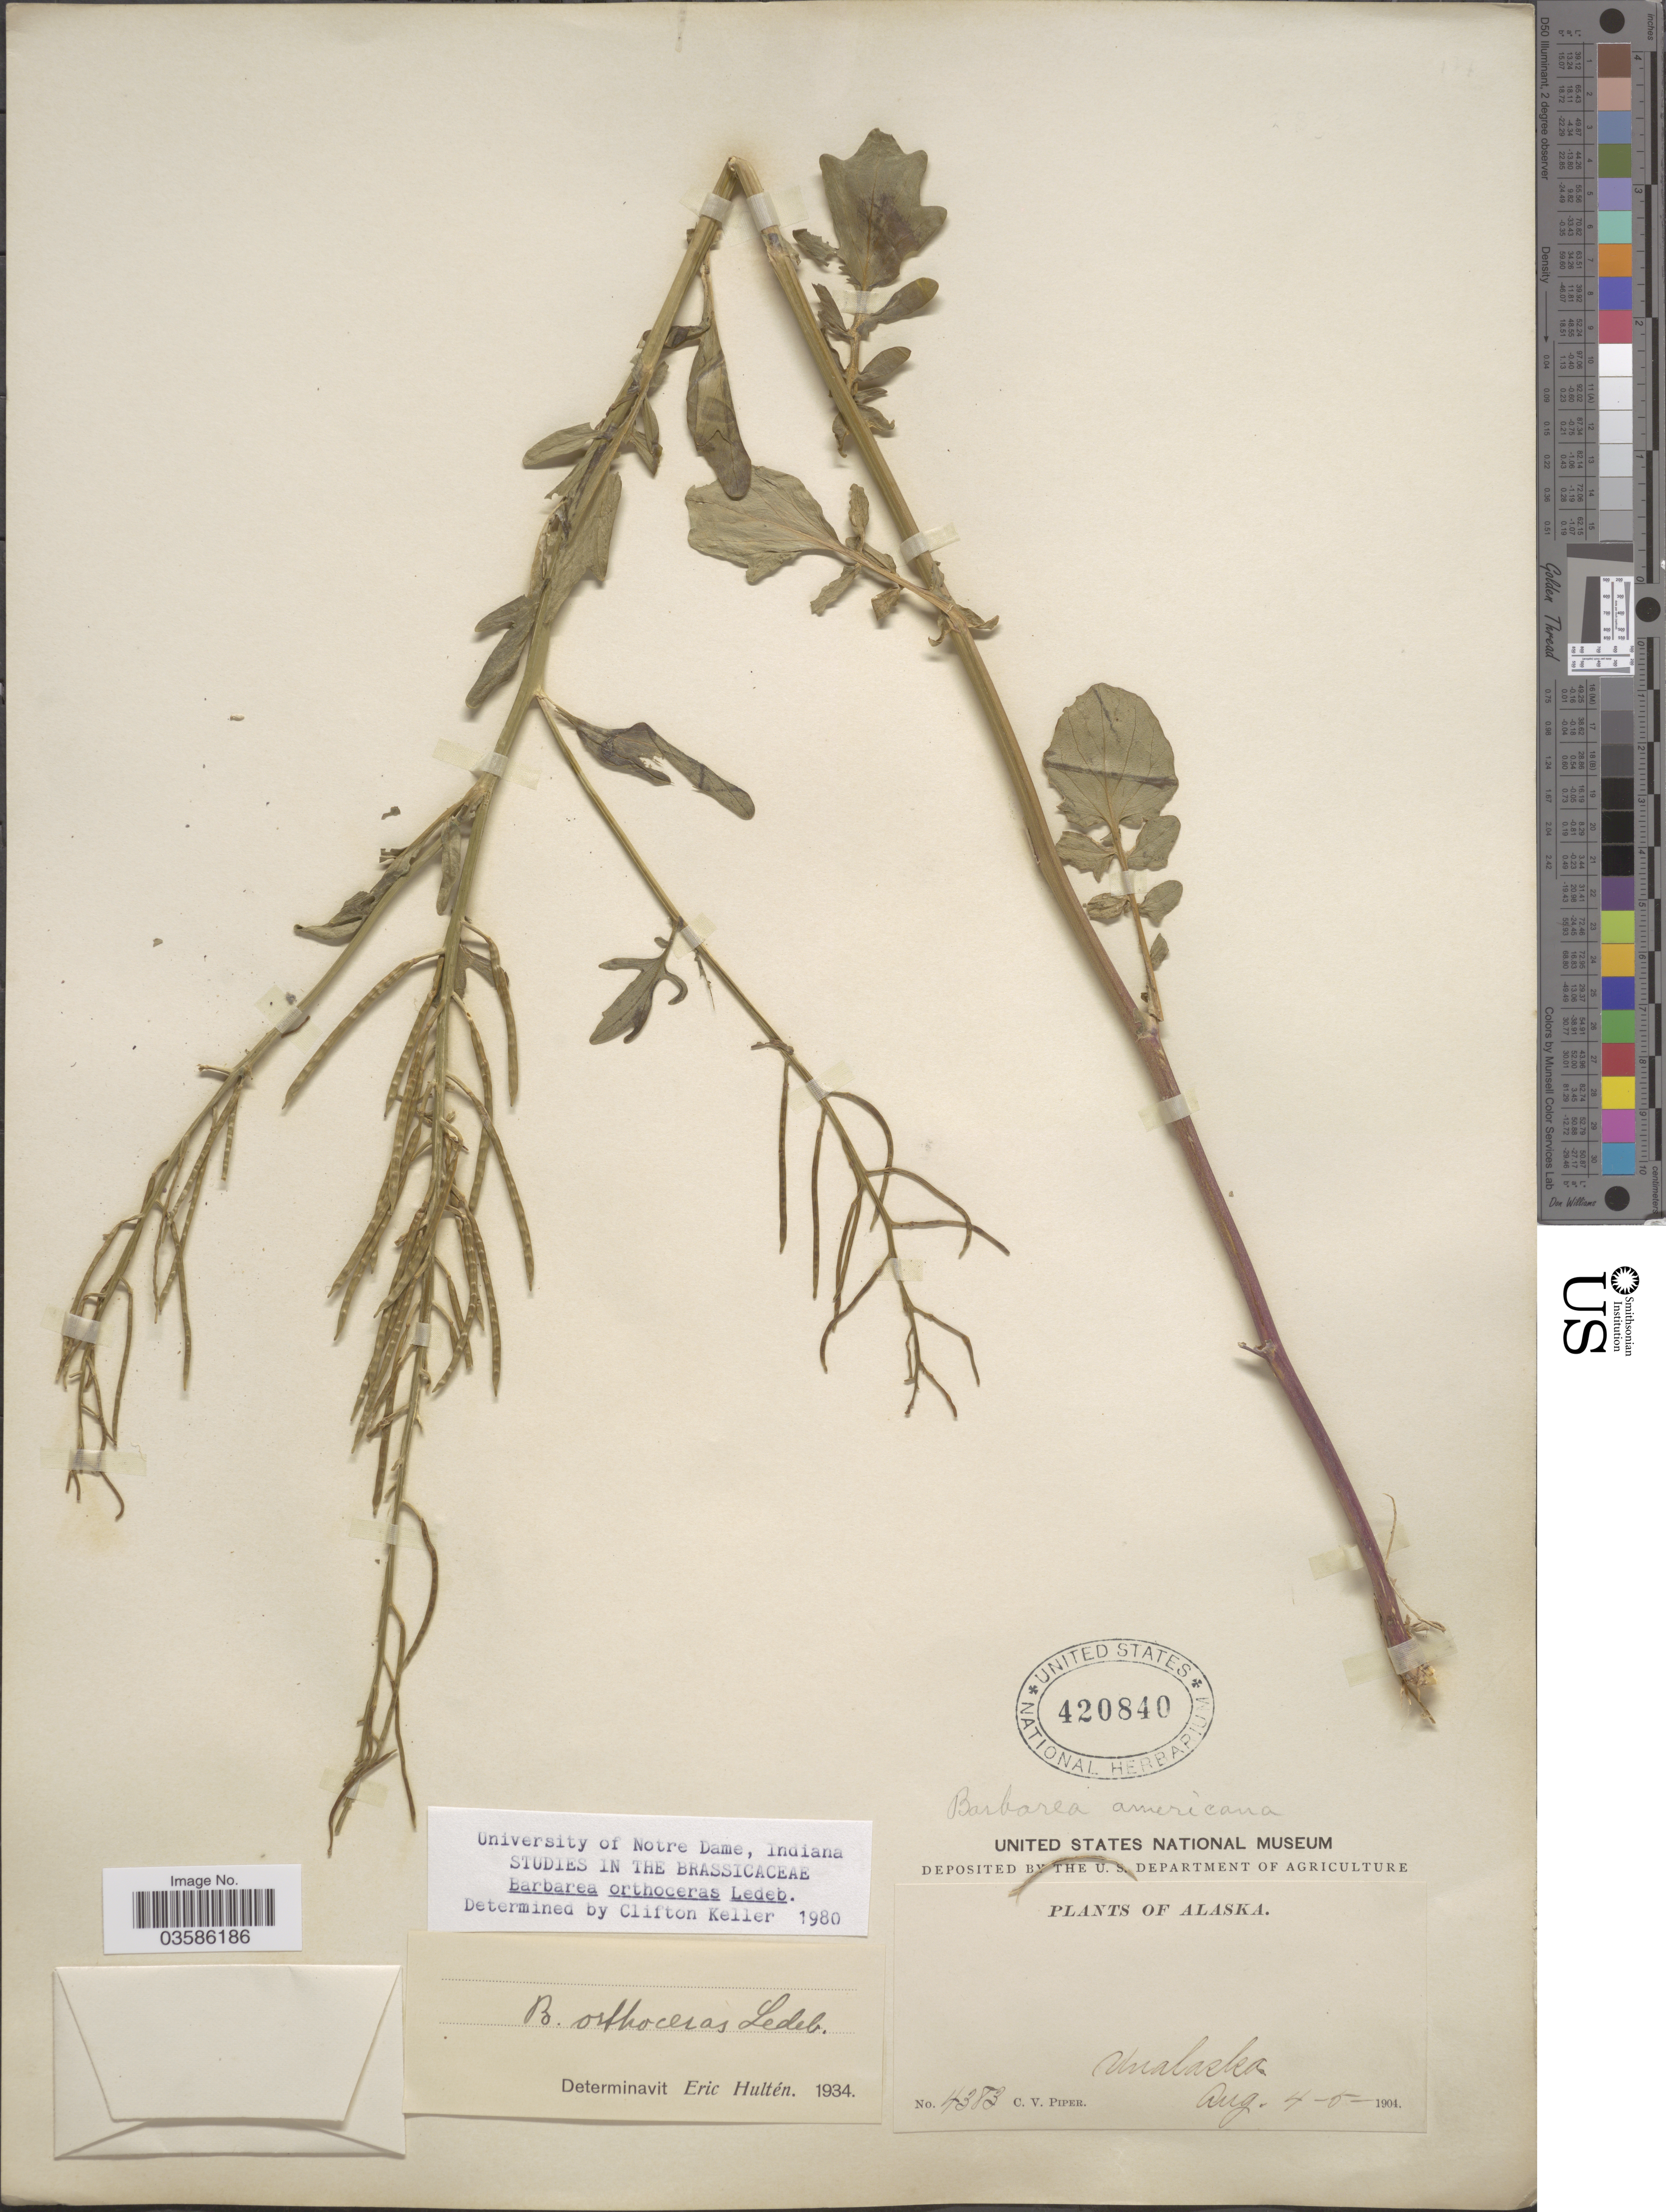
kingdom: Plantae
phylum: Tracheophyta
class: Magnoliopsida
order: Brassicales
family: Brassicaceae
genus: Barbarea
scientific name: Barbarea orthoceras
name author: Ledeb.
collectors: C. V. Piper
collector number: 4383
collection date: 1904-08-04/1904-08-05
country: United States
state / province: Alaska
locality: Unalaska.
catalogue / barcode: US 420840